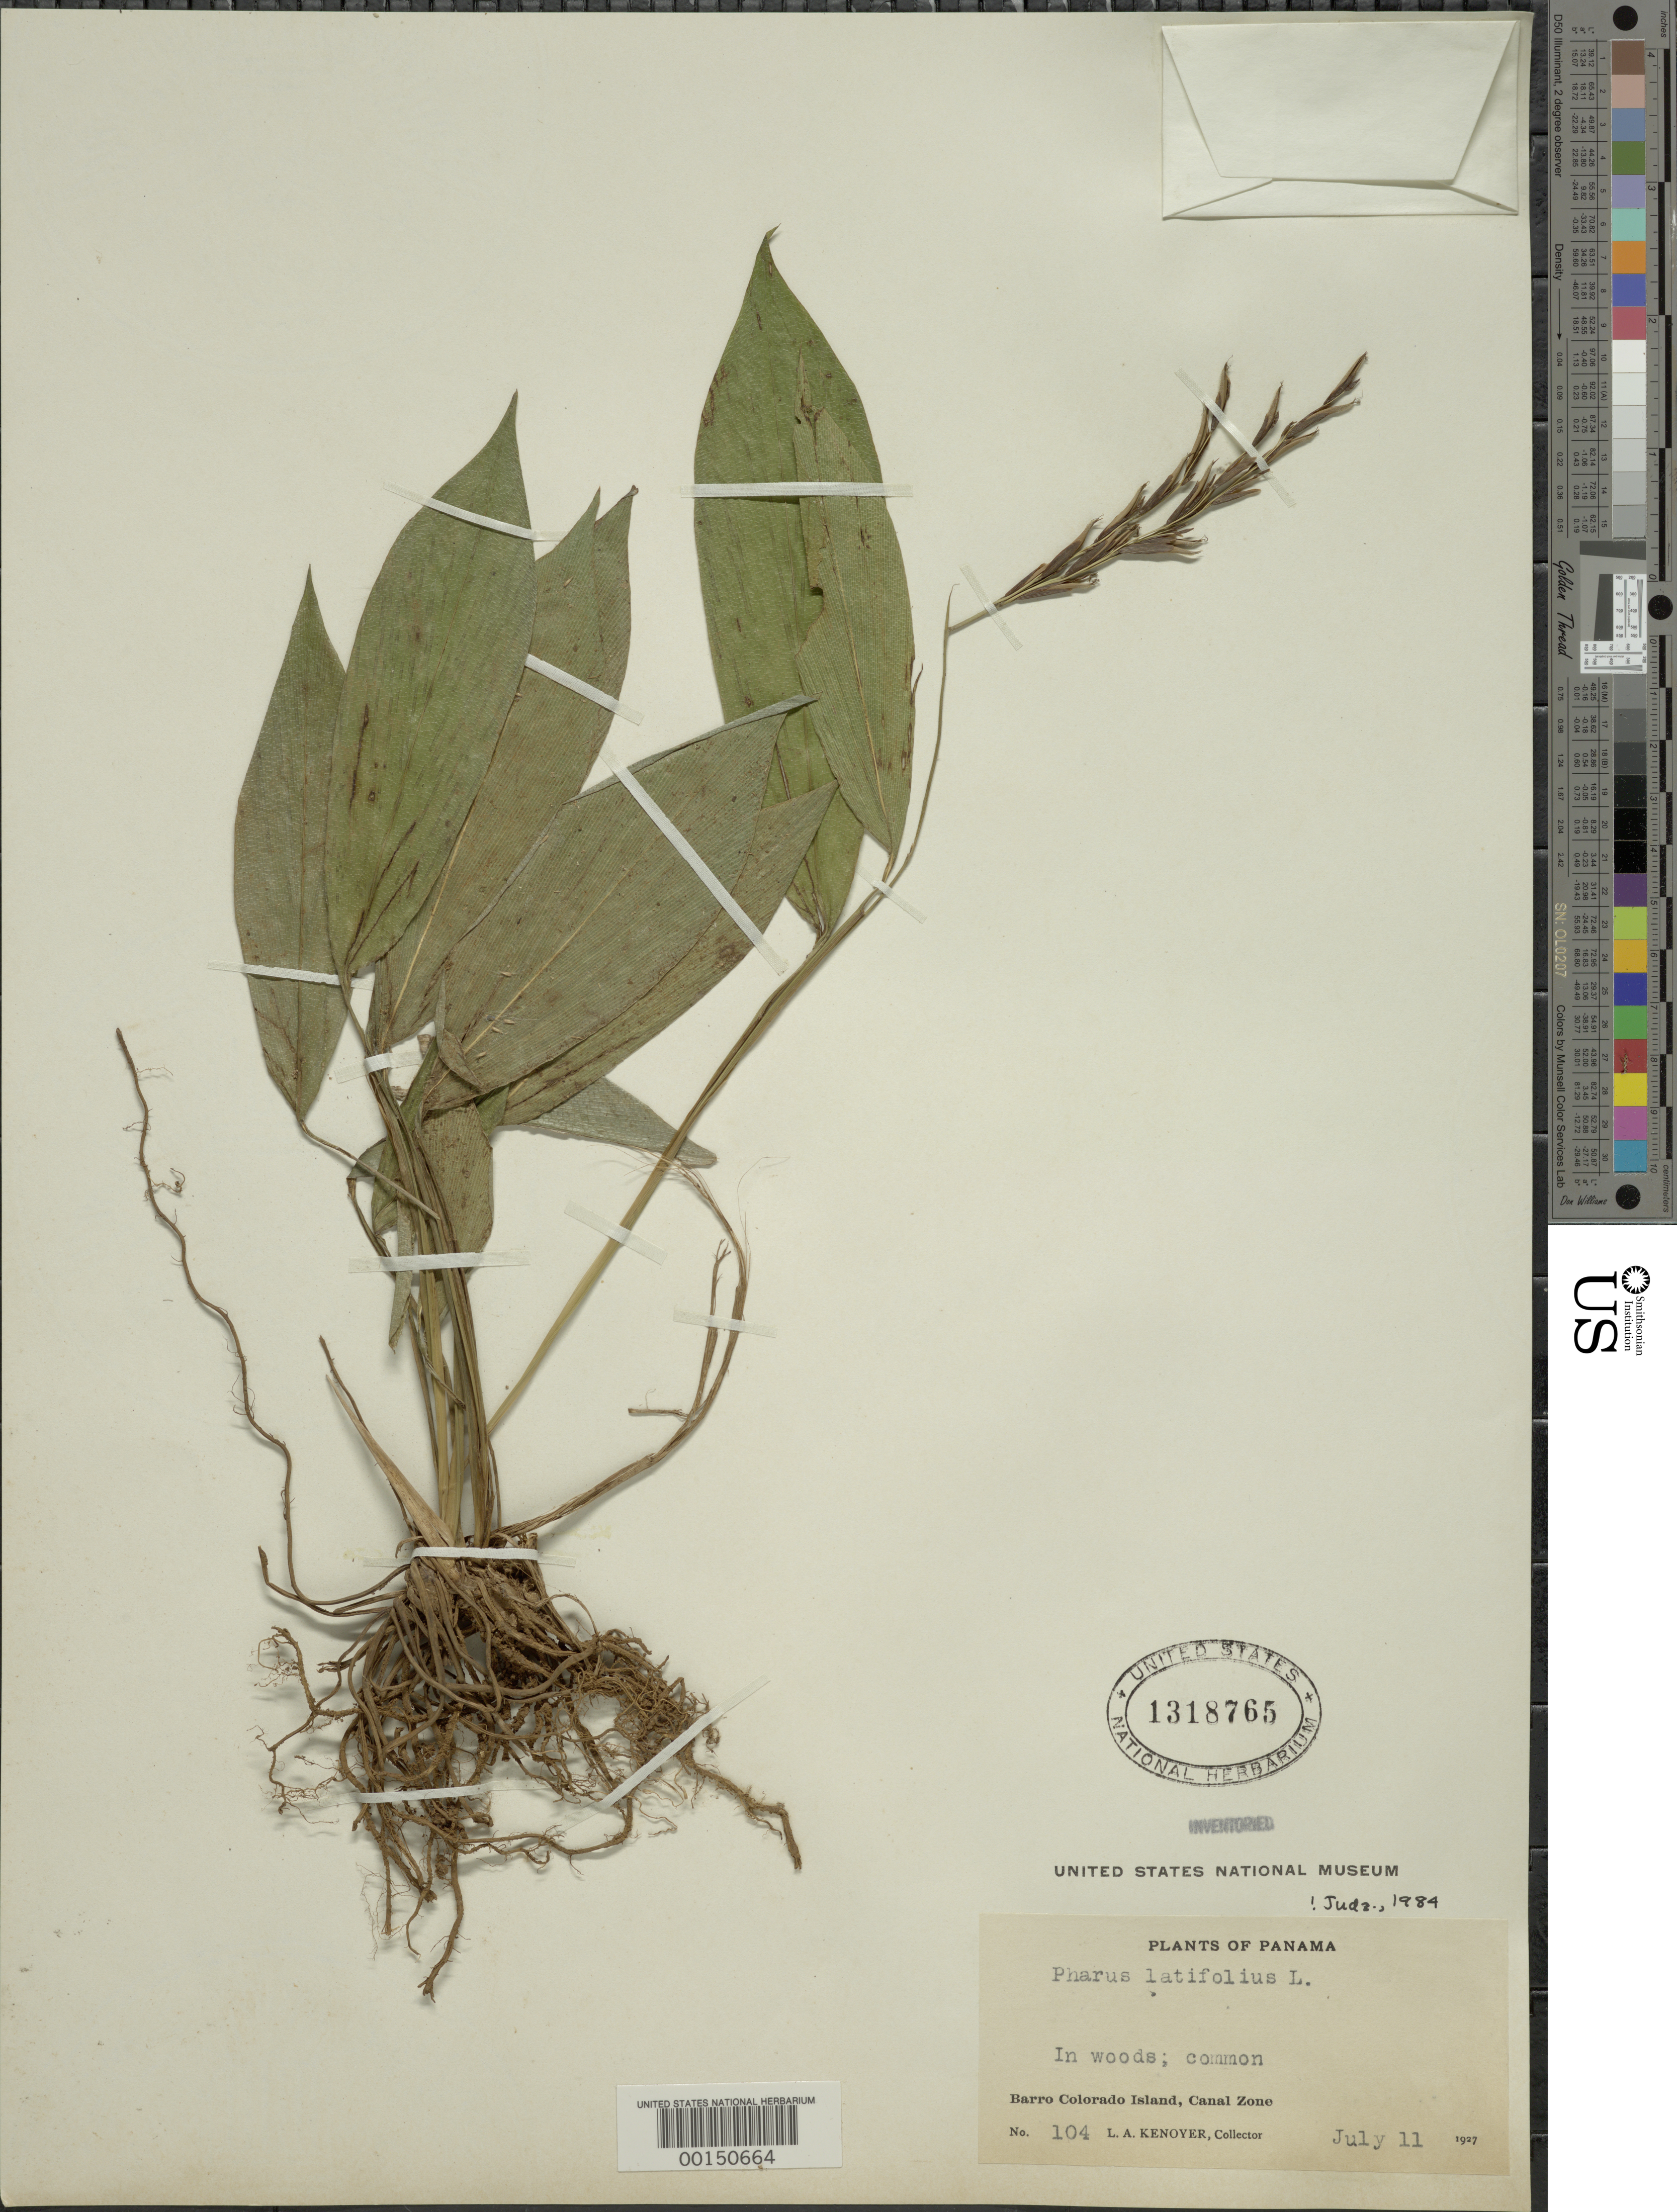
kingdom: Plantae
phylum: Tracheophyta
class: Liliopsida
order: Poales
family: Poaceae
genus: Pharus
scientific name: Pharus latifolius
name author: L.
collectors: L. A. Kenoyer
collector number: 104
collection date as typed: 11 Jul 1927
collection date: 1927-07-11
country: Panama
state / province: Panamá Oeste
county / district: Canal Zone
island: Barro Colorado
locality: Barro Colorado I.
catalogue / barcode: US 1318765